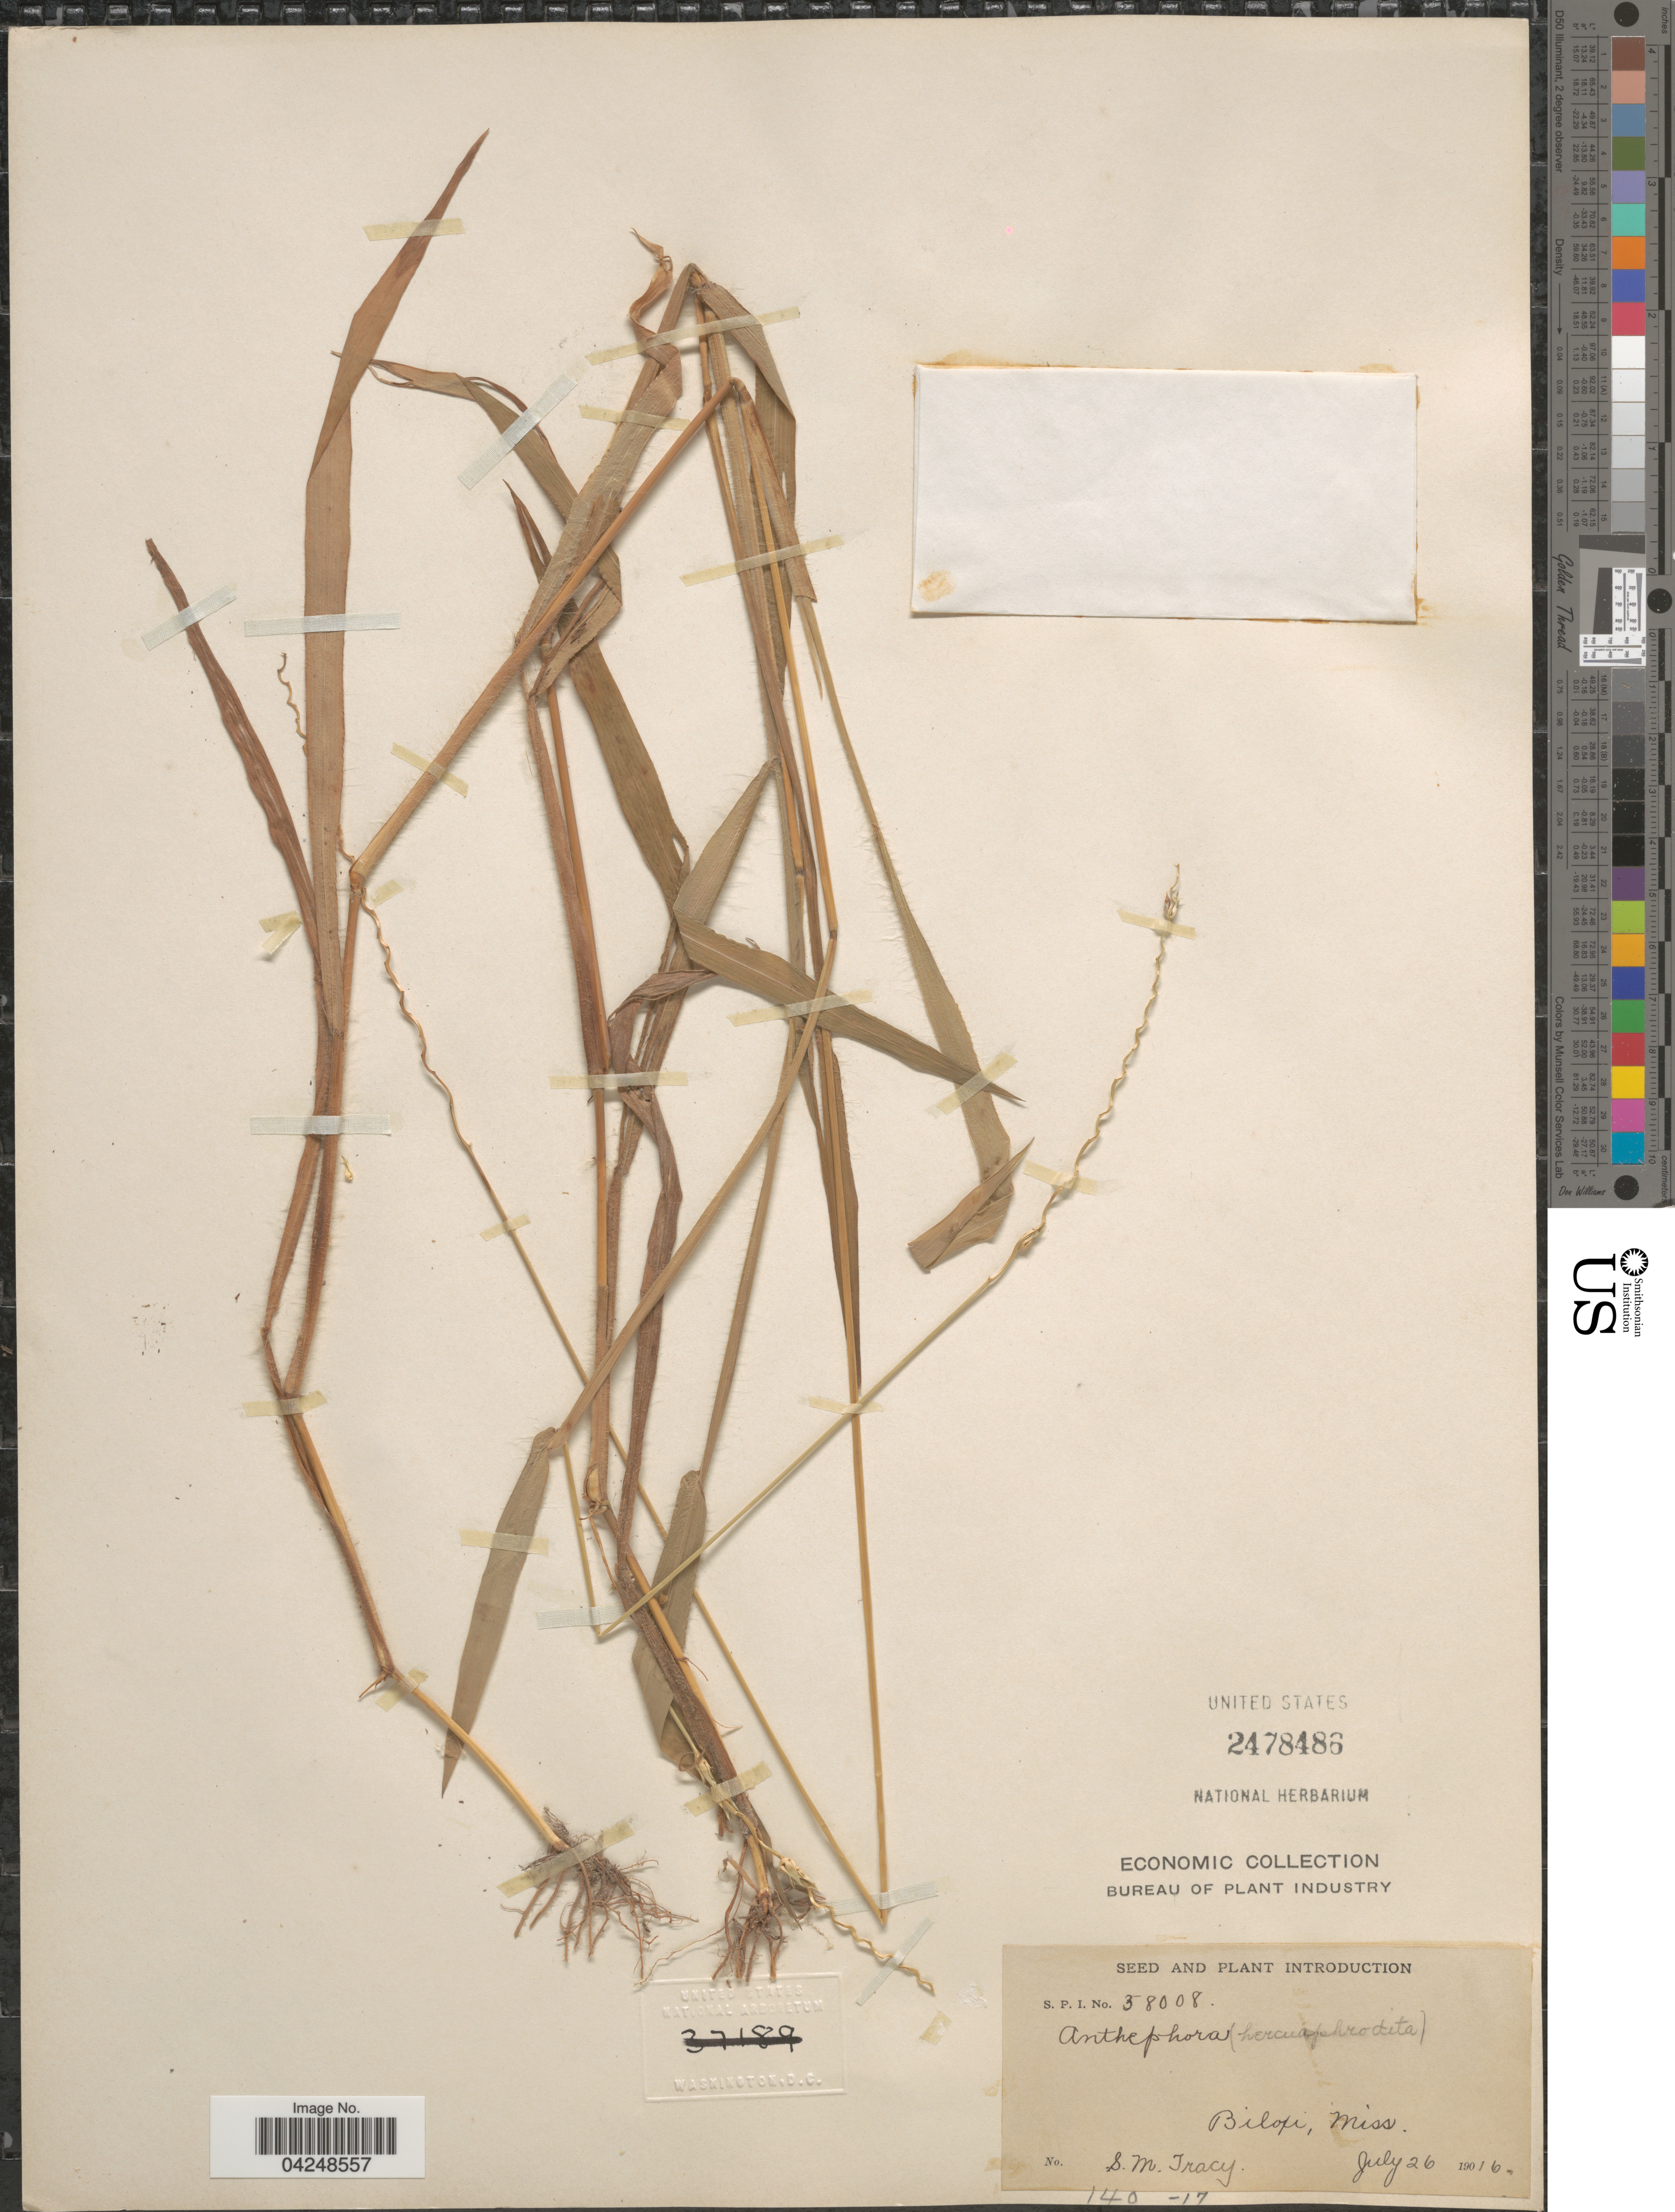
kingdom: Plantae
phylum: Tracheophyta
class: Liliopsida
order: Poales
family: Poaceae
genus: Anthephora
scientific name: Anthephora hermaphrodita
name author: (L.) Kuntze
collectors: S. M. Tracy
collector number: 38008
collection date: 1916-07-26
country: United States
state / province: Mississippi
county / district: Harrison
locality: Biloxi.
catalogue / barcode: US 2478486